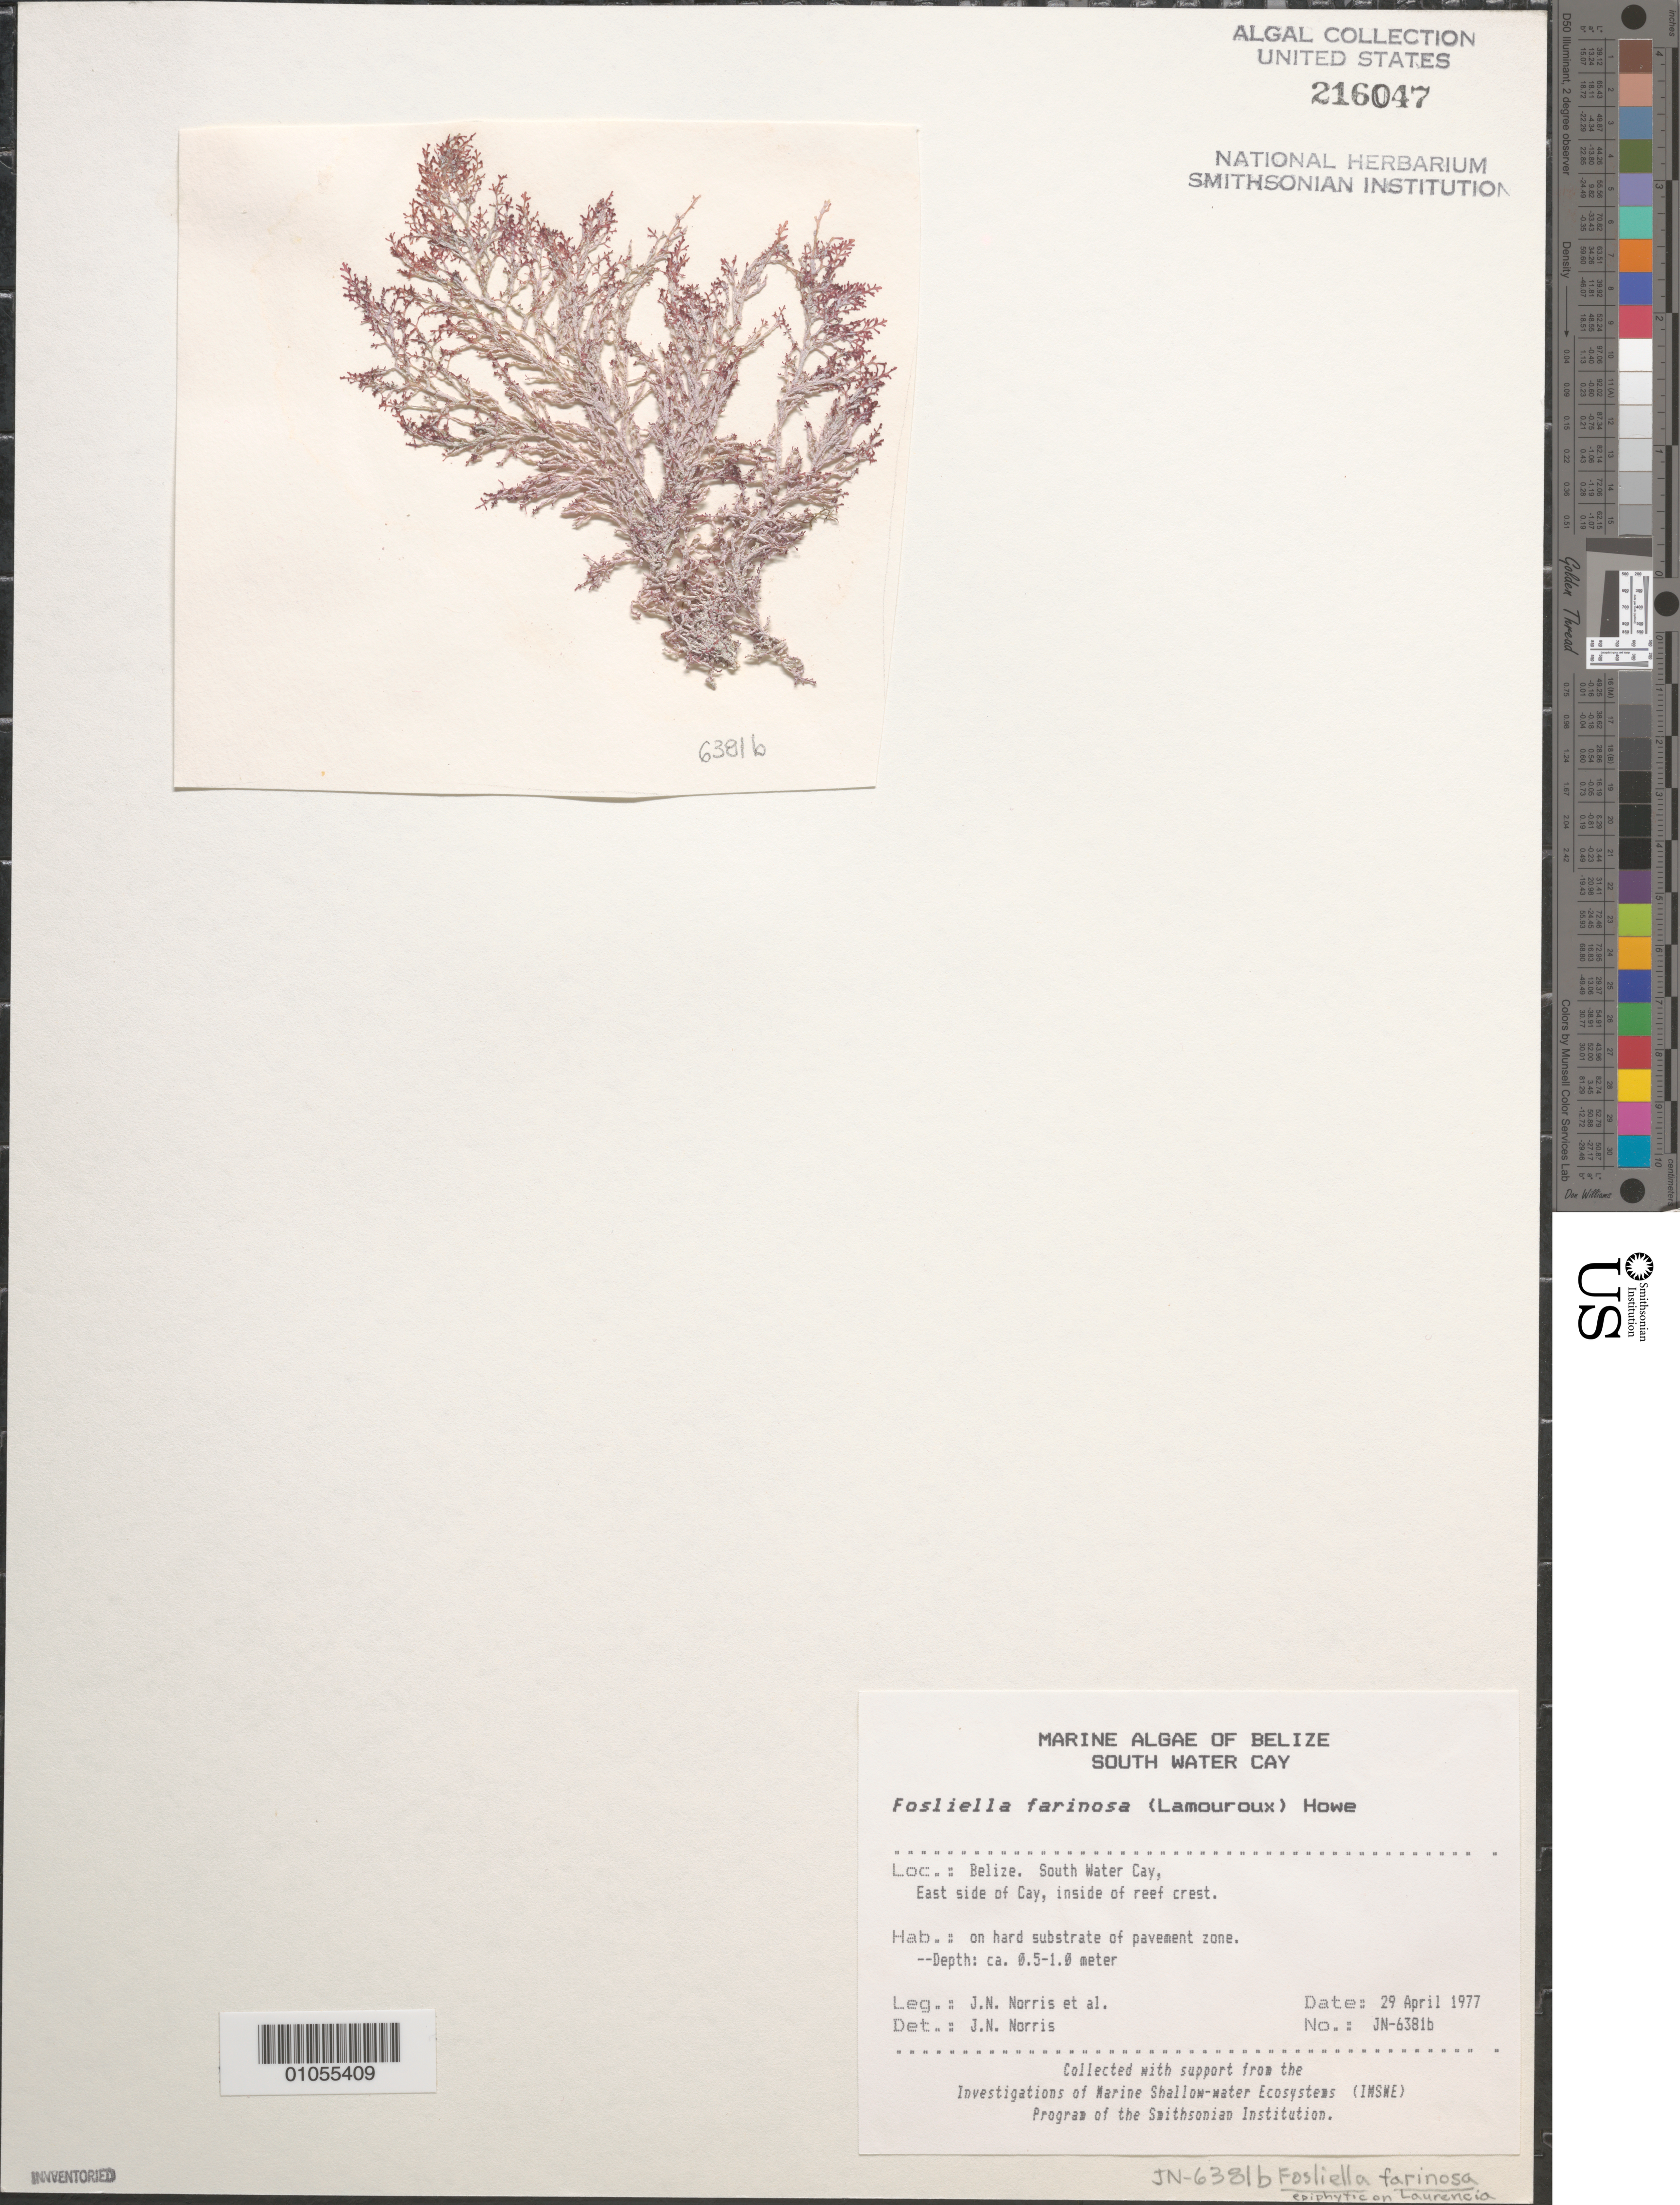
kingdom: Plantae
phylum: Rhodophyta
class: Florideophyceae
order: Corallinales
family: Hydrolithaceae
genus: Hydrolithon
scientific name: Hydrolithon farinosum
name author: (J.V.Lamouroux) Penrose & Y.M. Chamb.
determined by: Algae name updating Project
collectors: J. N. Norris & et al.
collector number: JN-6381b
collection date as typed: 29 Apr 1977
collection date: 1977-04-29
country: Belize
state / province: Stann Creek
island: South Water Cay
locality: East side of cay, inside of reef crest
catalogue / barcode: US 216047